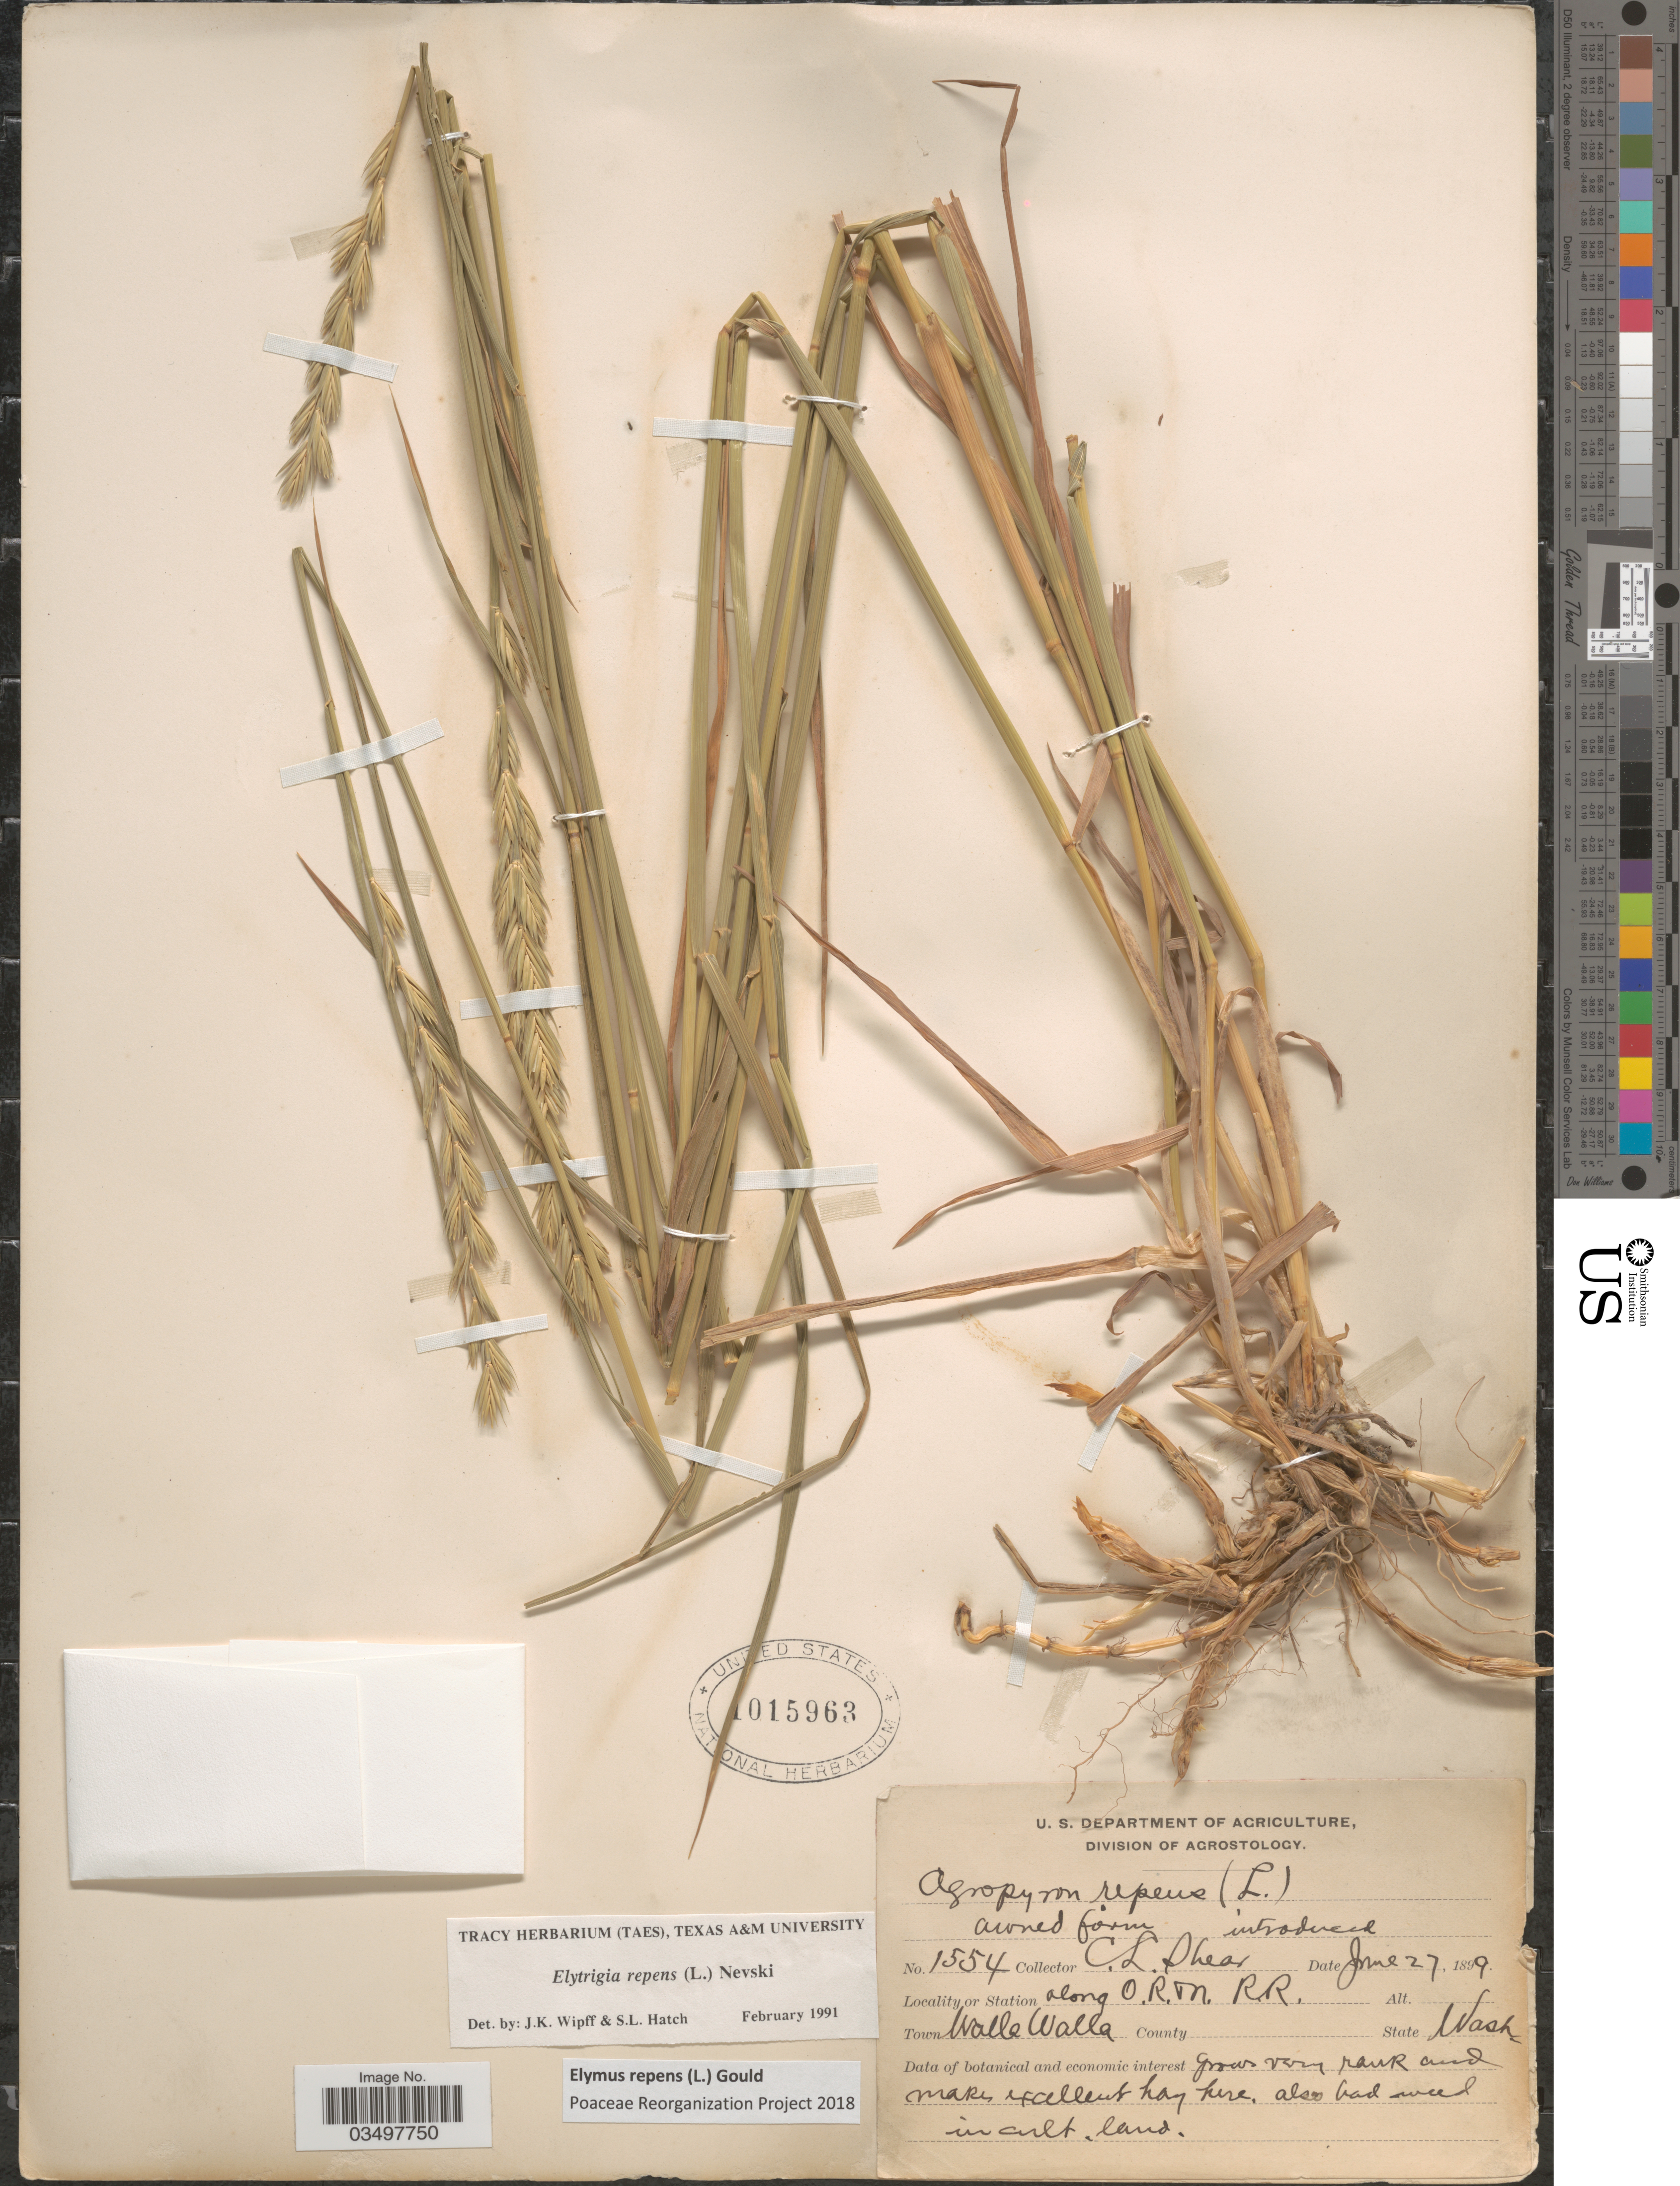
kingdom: Plantae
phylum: Tracheophyta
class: Liliopsida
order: Poales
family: Poaceae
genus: Elymus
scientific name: Elymus repens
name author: (L.) Gould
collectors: C. L. Shear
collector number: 1554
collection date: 1899-06-27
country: United States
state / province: Washington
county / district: Walla Walla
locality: Along O.R.&N. R.R. Town Walla Walla.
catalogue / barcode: US 1015963